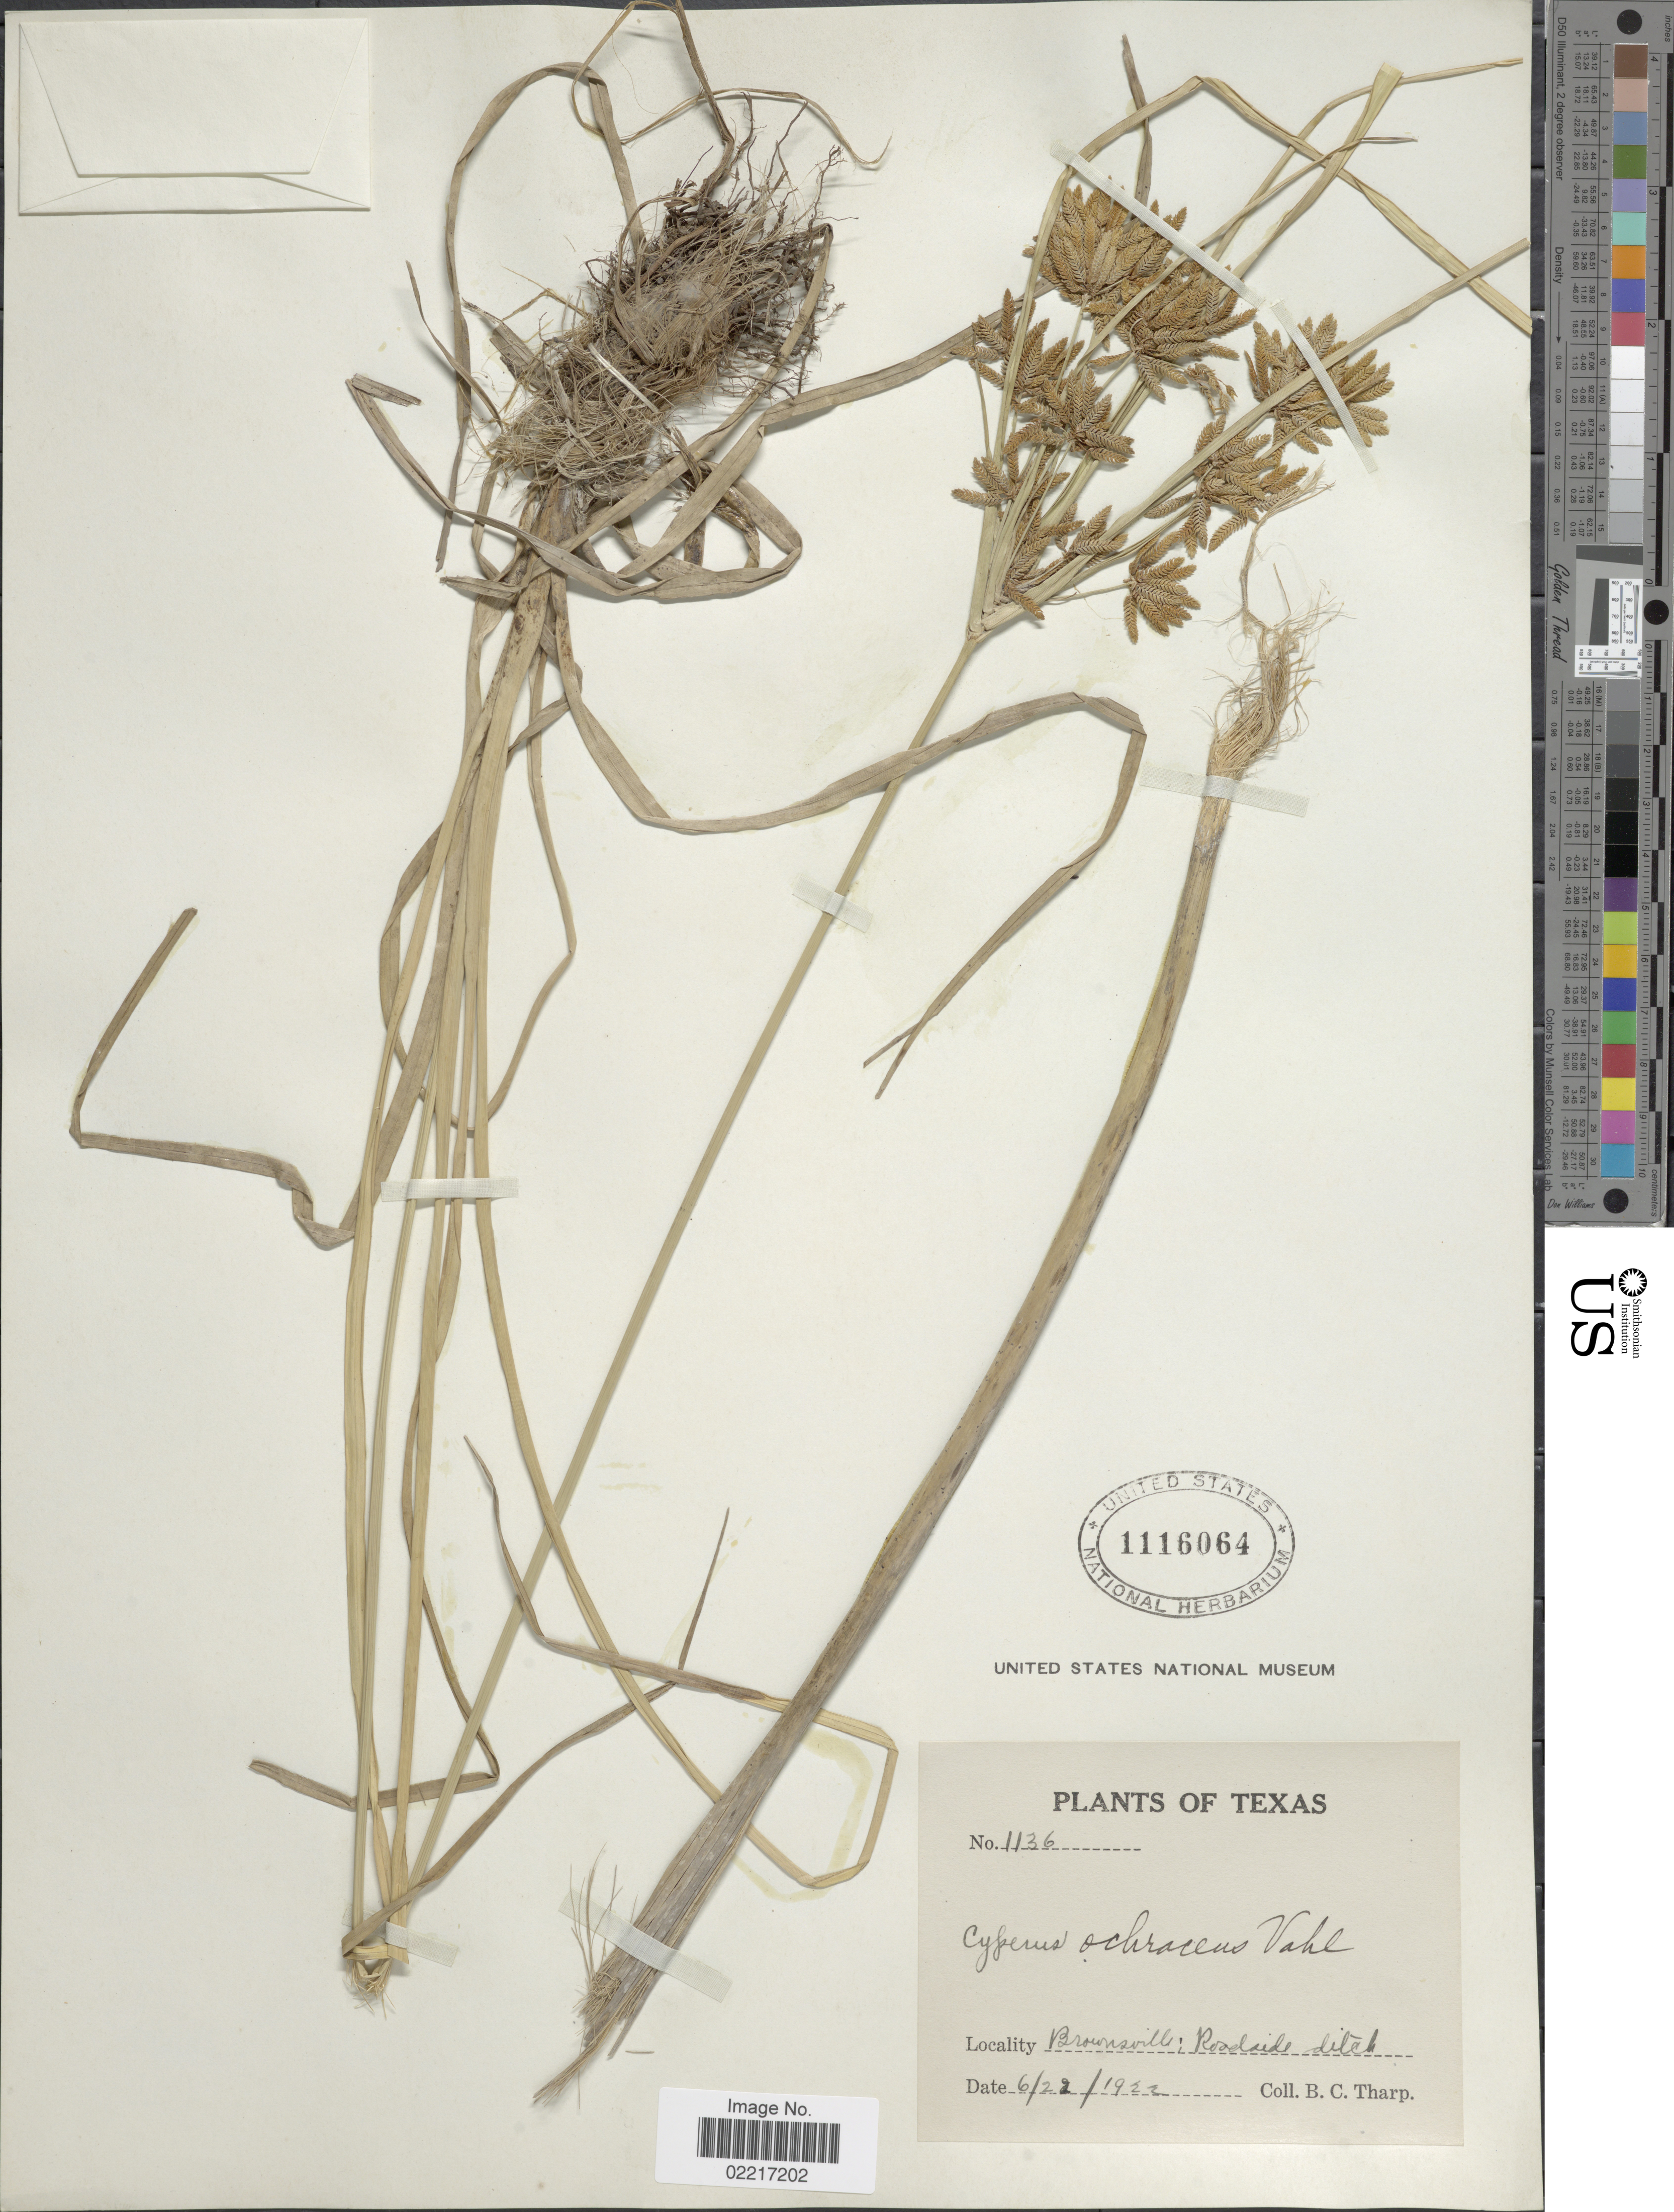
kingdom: Plantae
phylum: Tracheophyta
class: Liliopsida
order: Poales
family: Cyperaceae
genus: Cyperus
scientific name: Cyperus ochraceus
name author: Vahl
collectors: B. C. Tharp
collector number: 1136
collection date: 1922-06-22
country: United States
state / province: Texas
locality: Brownsville, Roadside ditch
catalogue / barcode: US 1116064